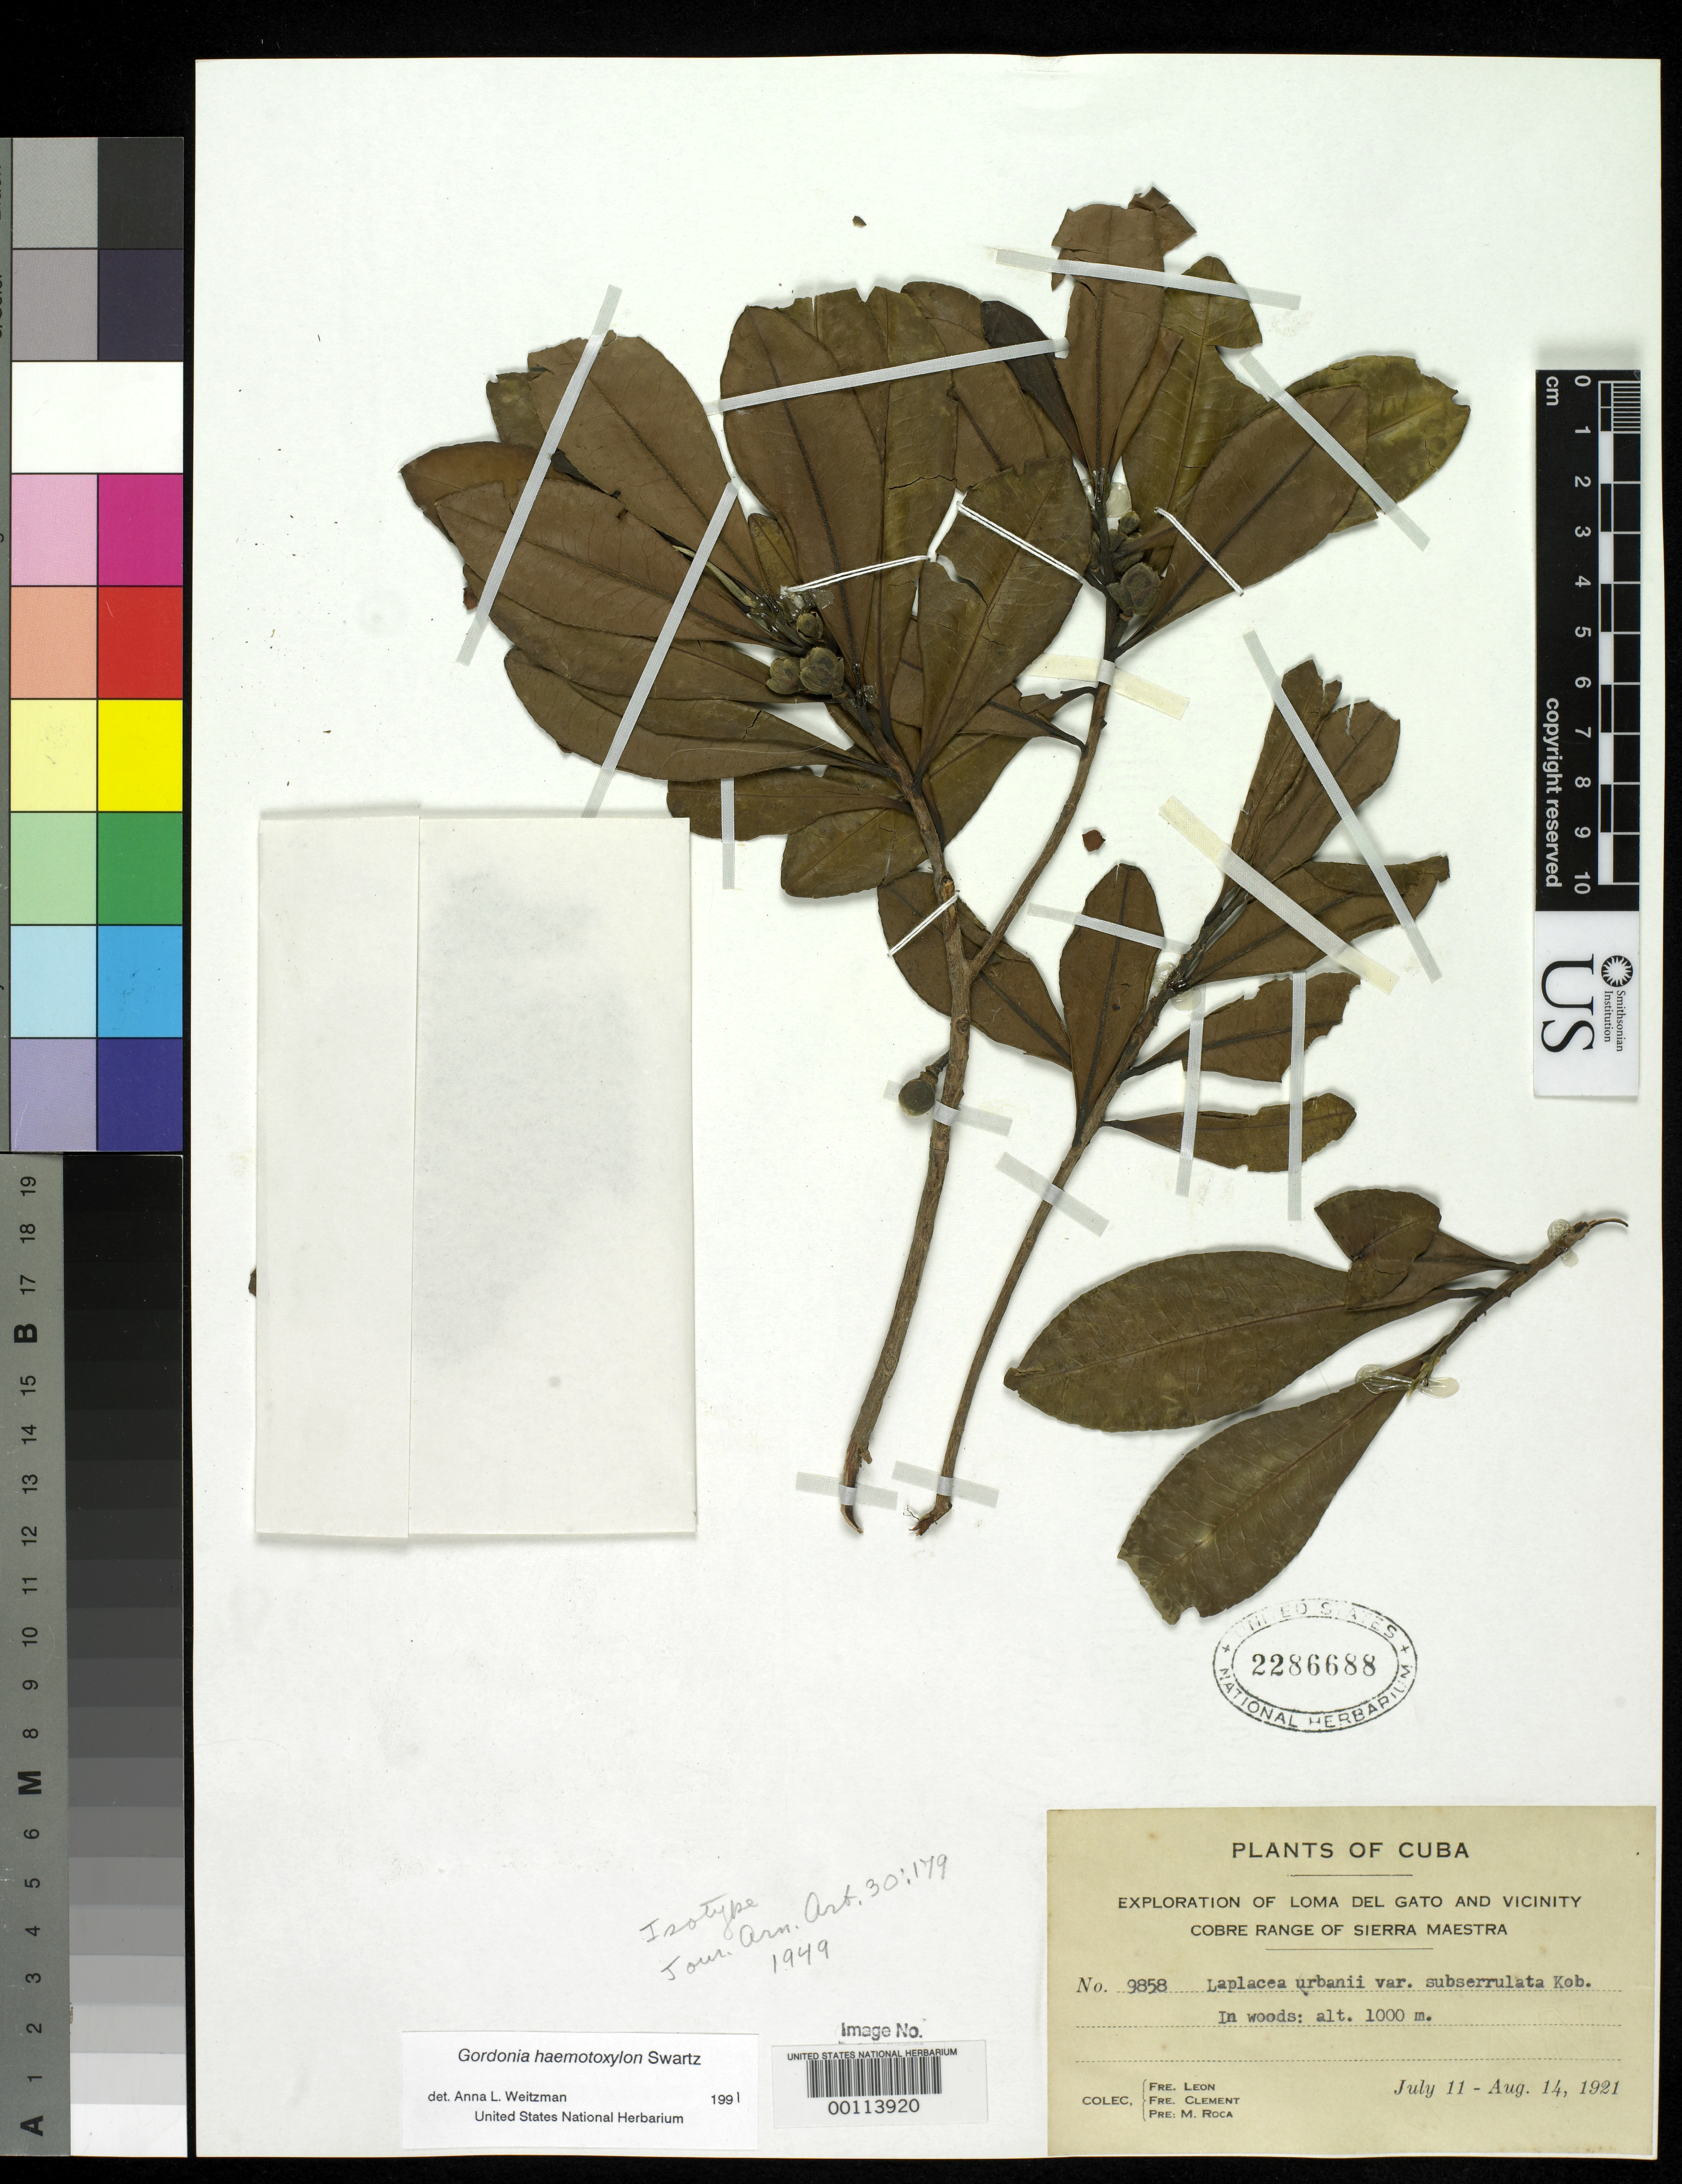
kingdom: Plantae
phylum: Tracheophyta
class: Magnoliopsida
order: Ericales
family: Theaceae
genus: Laplacea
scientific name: Laplacea urbani var. subserrulata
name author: Kobuski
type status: Isotype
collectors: Bro. León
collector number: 9858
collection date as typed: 11 Jul 1921 to 14 Aug 1921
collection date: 1921-07-11/1921-08-14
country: Cuba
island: Greater Antilles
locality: Cobre range, Sierra Maestra.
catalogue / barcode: US 2286688